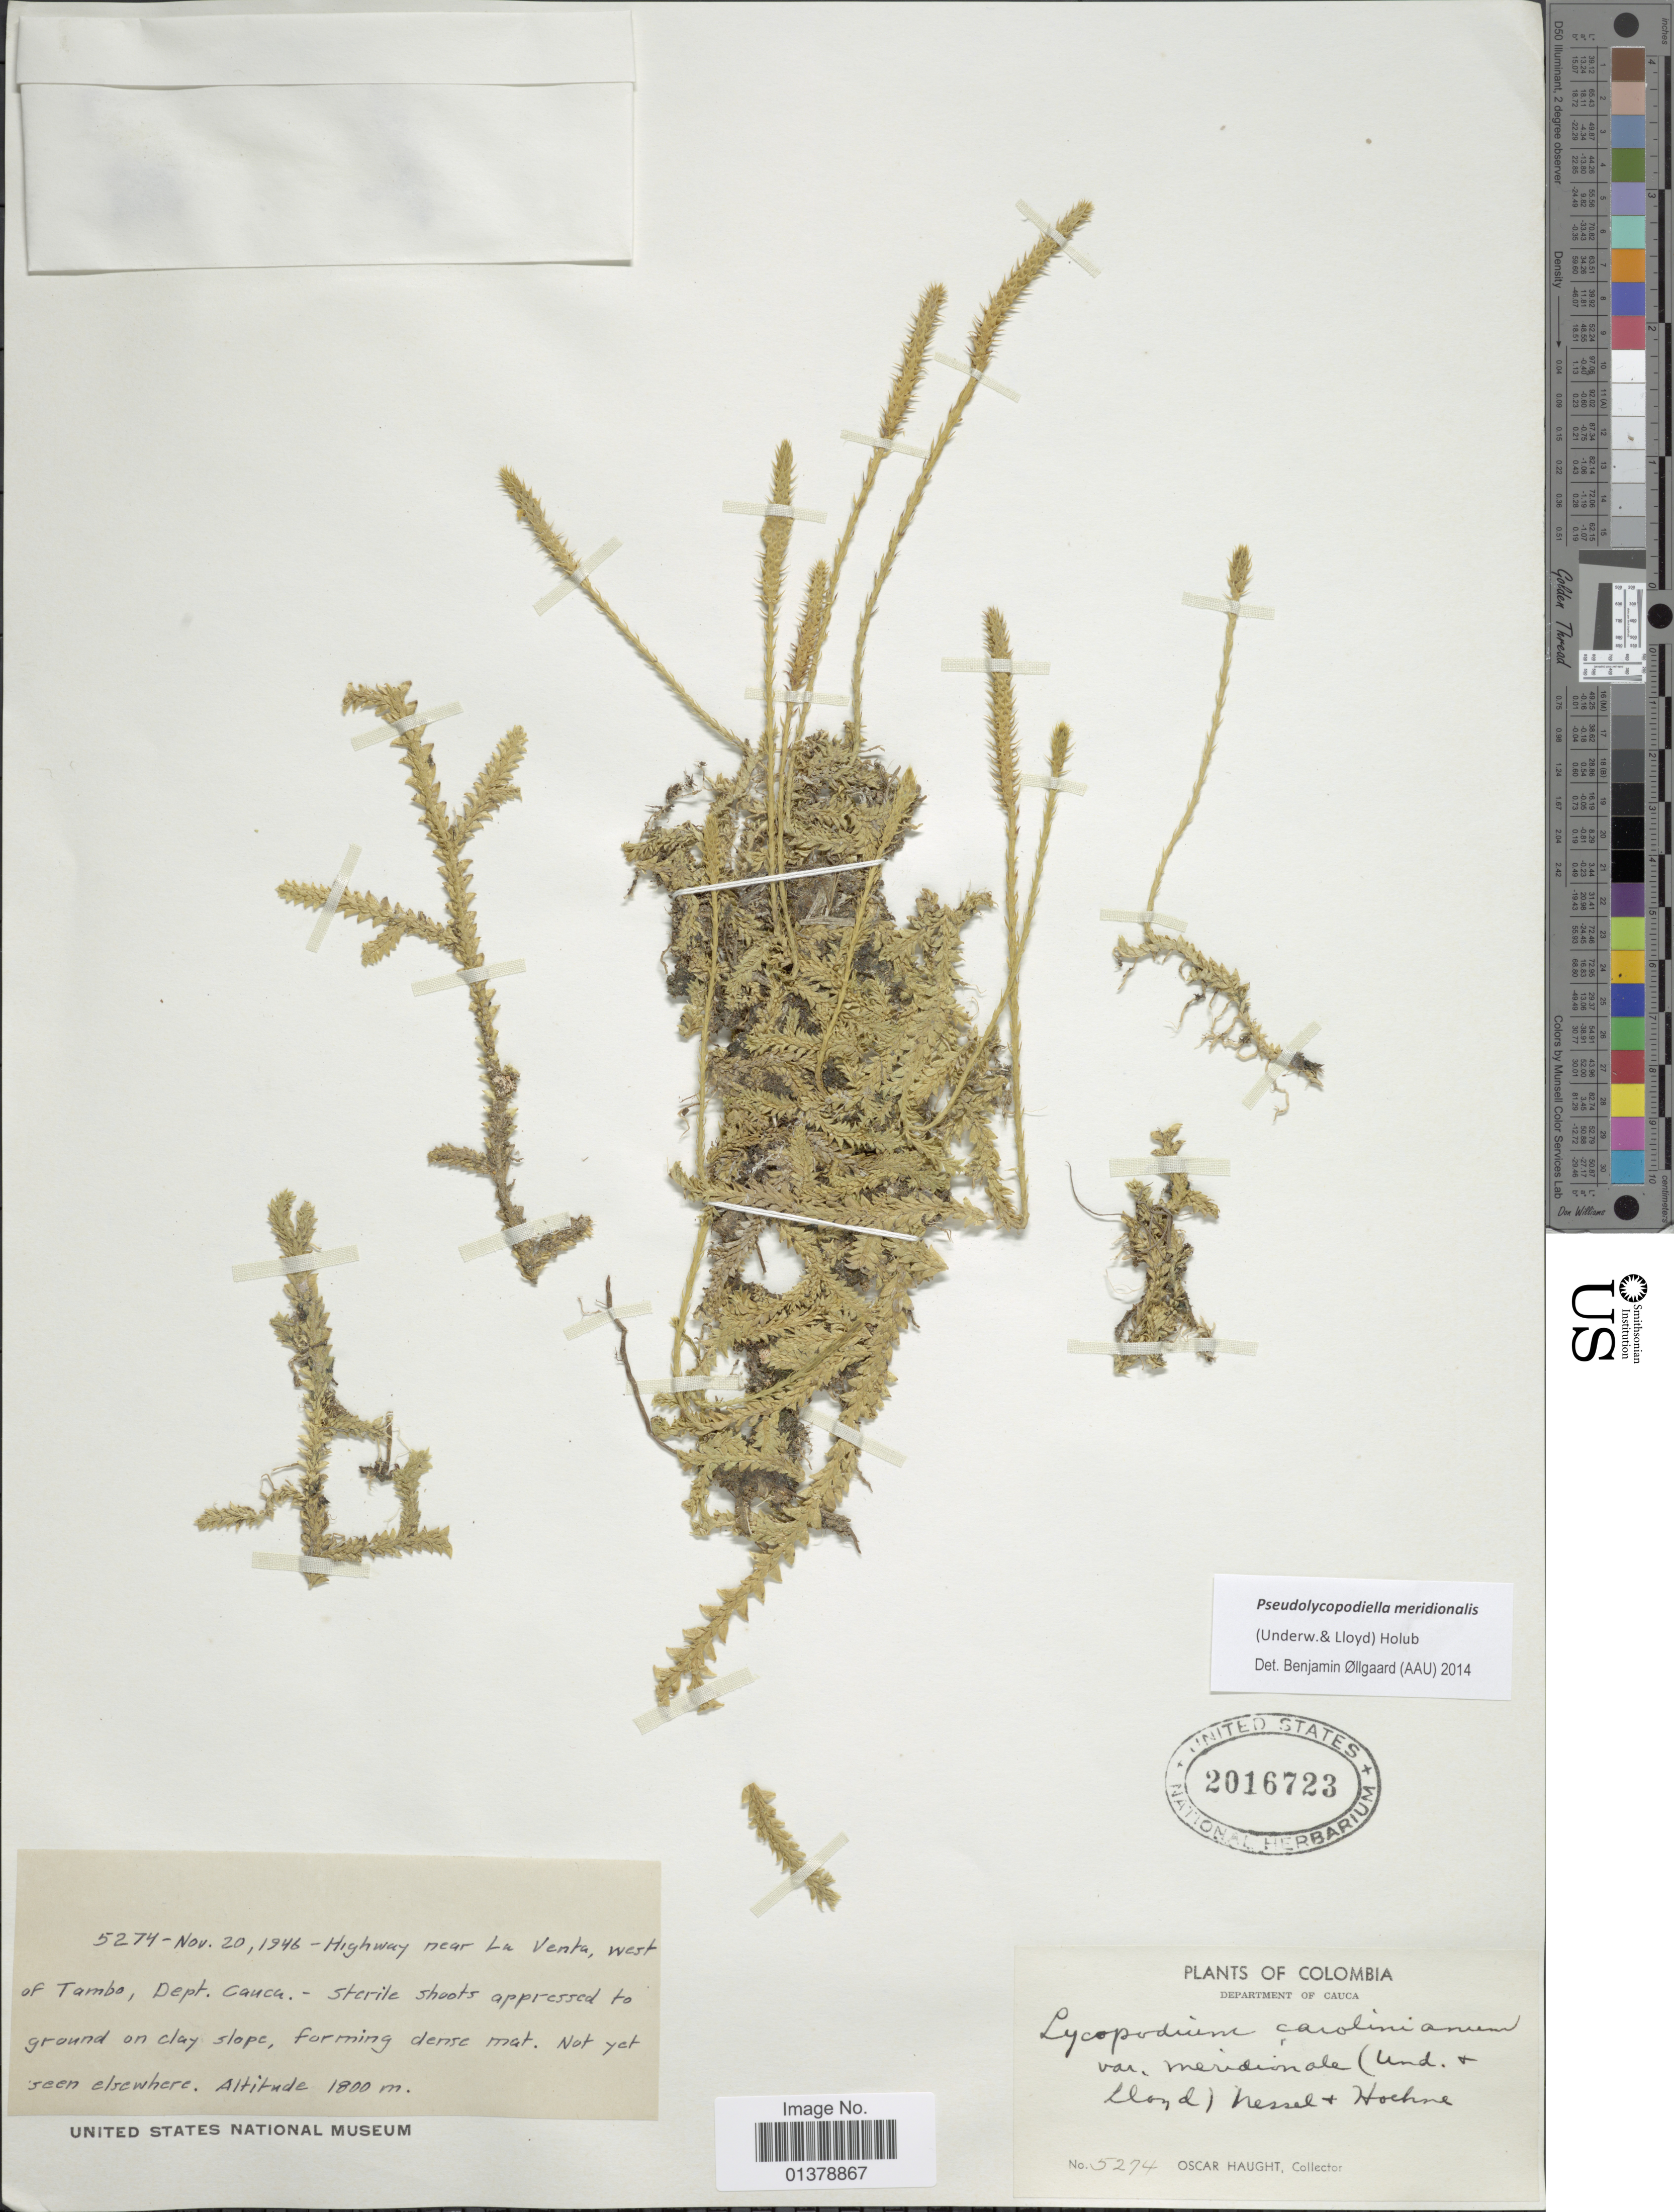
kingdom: Plantae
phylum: Tracheophyta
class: Lycopodiopsida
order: Lycopodiales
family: Lycopodiaceae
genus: Pseudolycopodiella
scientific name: Pseudolycopodiella meridionalis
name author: (Underw. & F.E. Lloyd) Holub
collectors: O. L. Haught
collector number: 5274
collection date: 1946-11-20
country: Colombia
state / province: Cauca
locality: Highway near La Venta, West of Tambo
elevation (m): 1800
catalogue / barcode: US 2016723